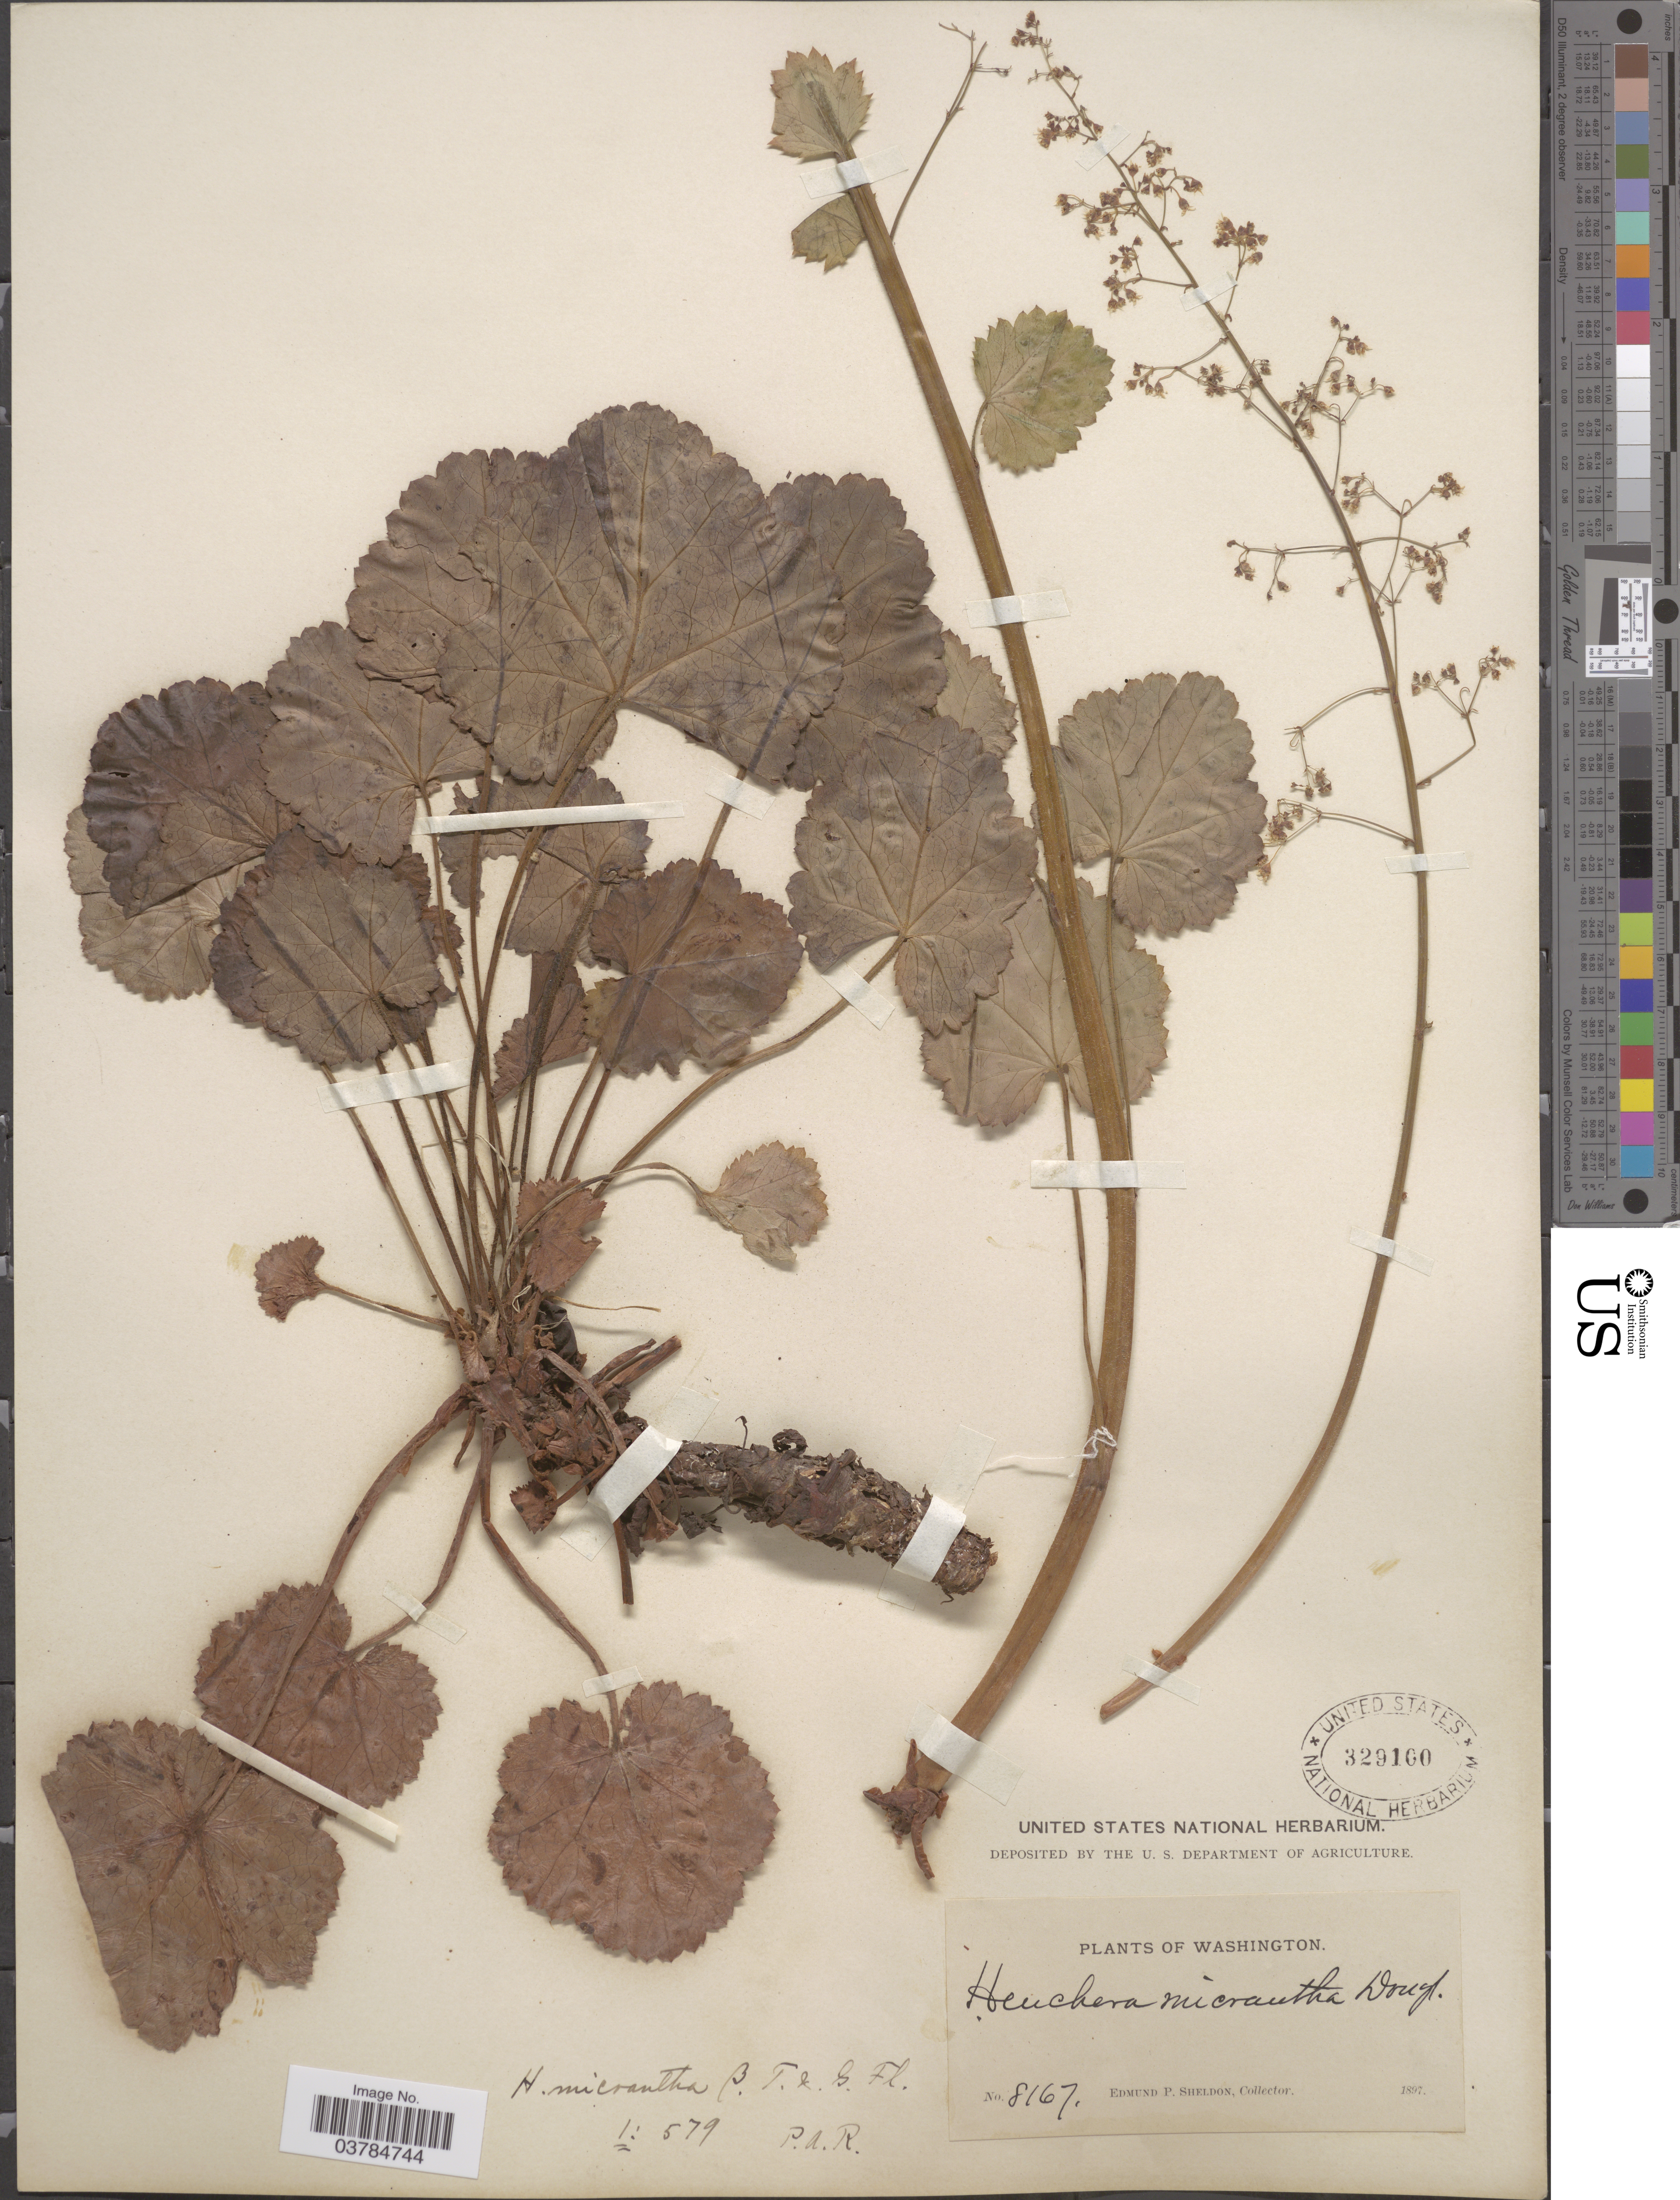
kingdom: Plantae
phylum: Tracheophyta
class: Magnoliopsida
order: Saxifragales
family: Saxifragaceae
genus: Heuchera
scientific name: Heuchera micrantha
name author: Douglas ex Lindl.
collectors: E. P. Sheldon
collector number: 8167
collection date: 1897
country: United States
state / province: Washington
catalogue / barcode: US 329100